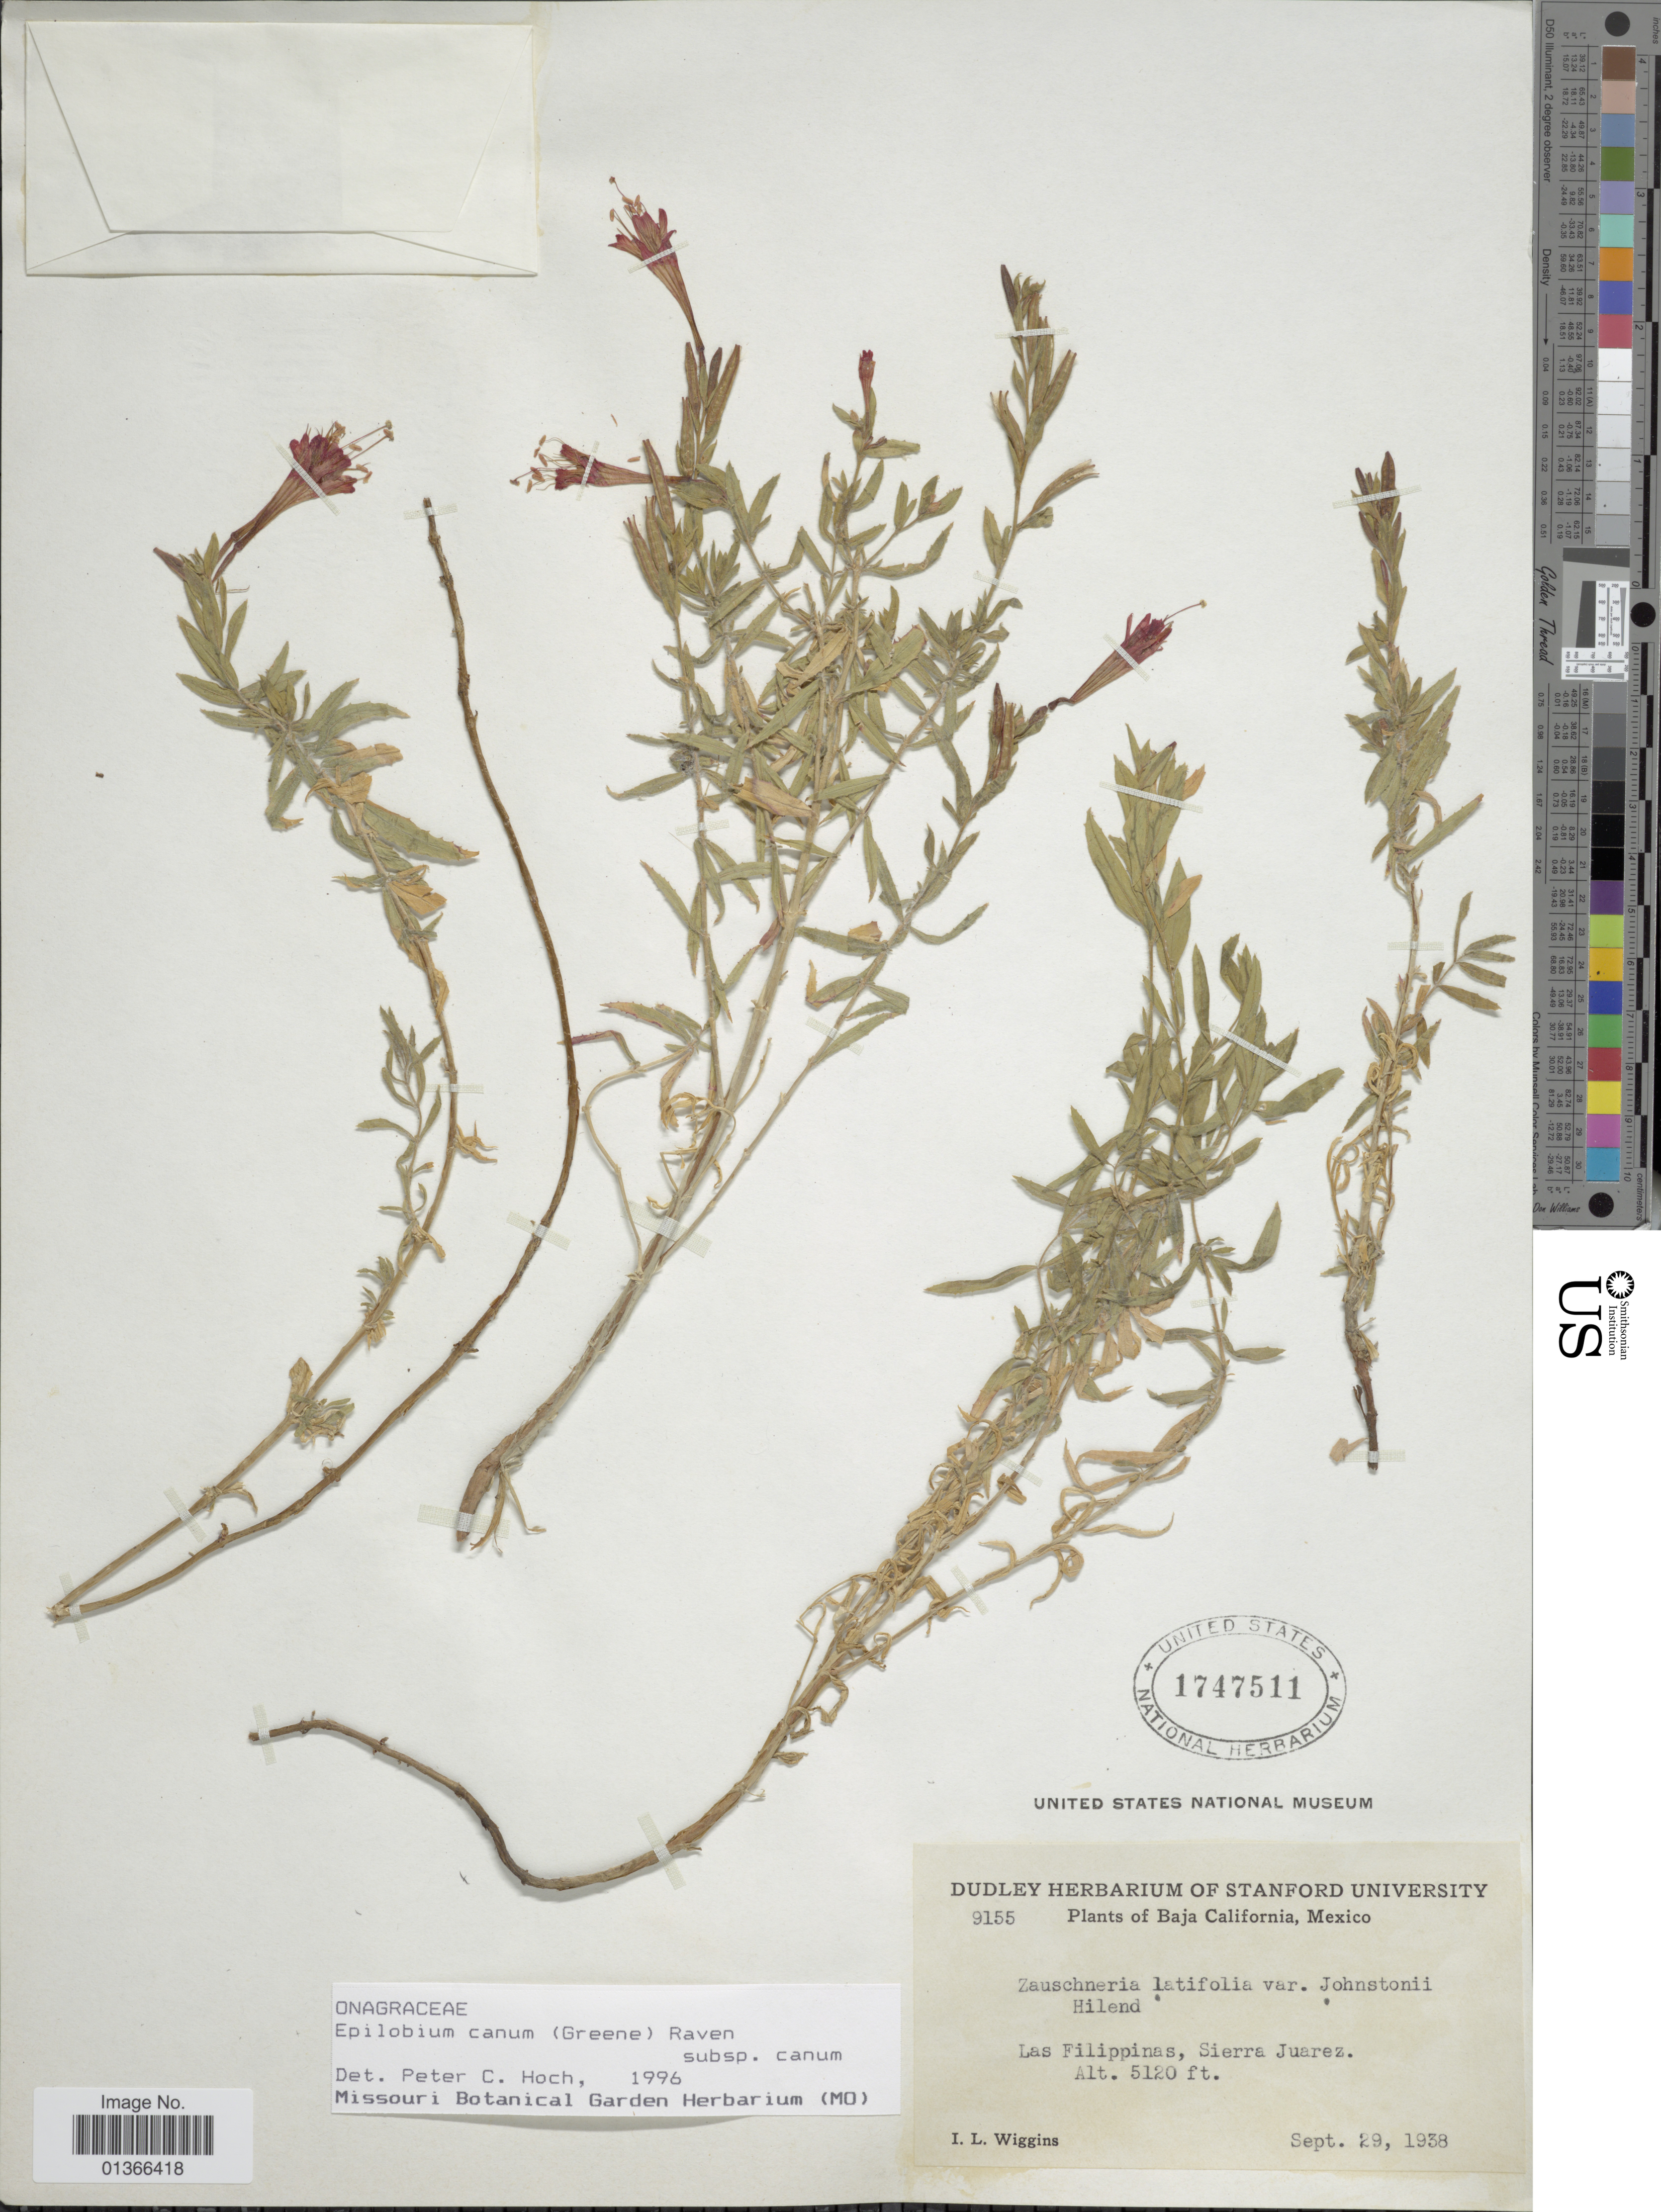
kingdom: Plantae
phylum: Tracheophyta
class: Magnoliopsida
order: Myrtales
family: Onagraceae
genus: Epilobium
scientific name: Epilobium canum subsp. canum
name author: (Greene) P.H. Raven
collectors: I. L. Wiggins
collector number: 9155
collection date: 1938-09-29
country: Mexico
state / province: Baja California Norte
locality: Las Filippinas, Sierra Juarez.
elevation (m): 1561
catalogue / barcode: US 1747511